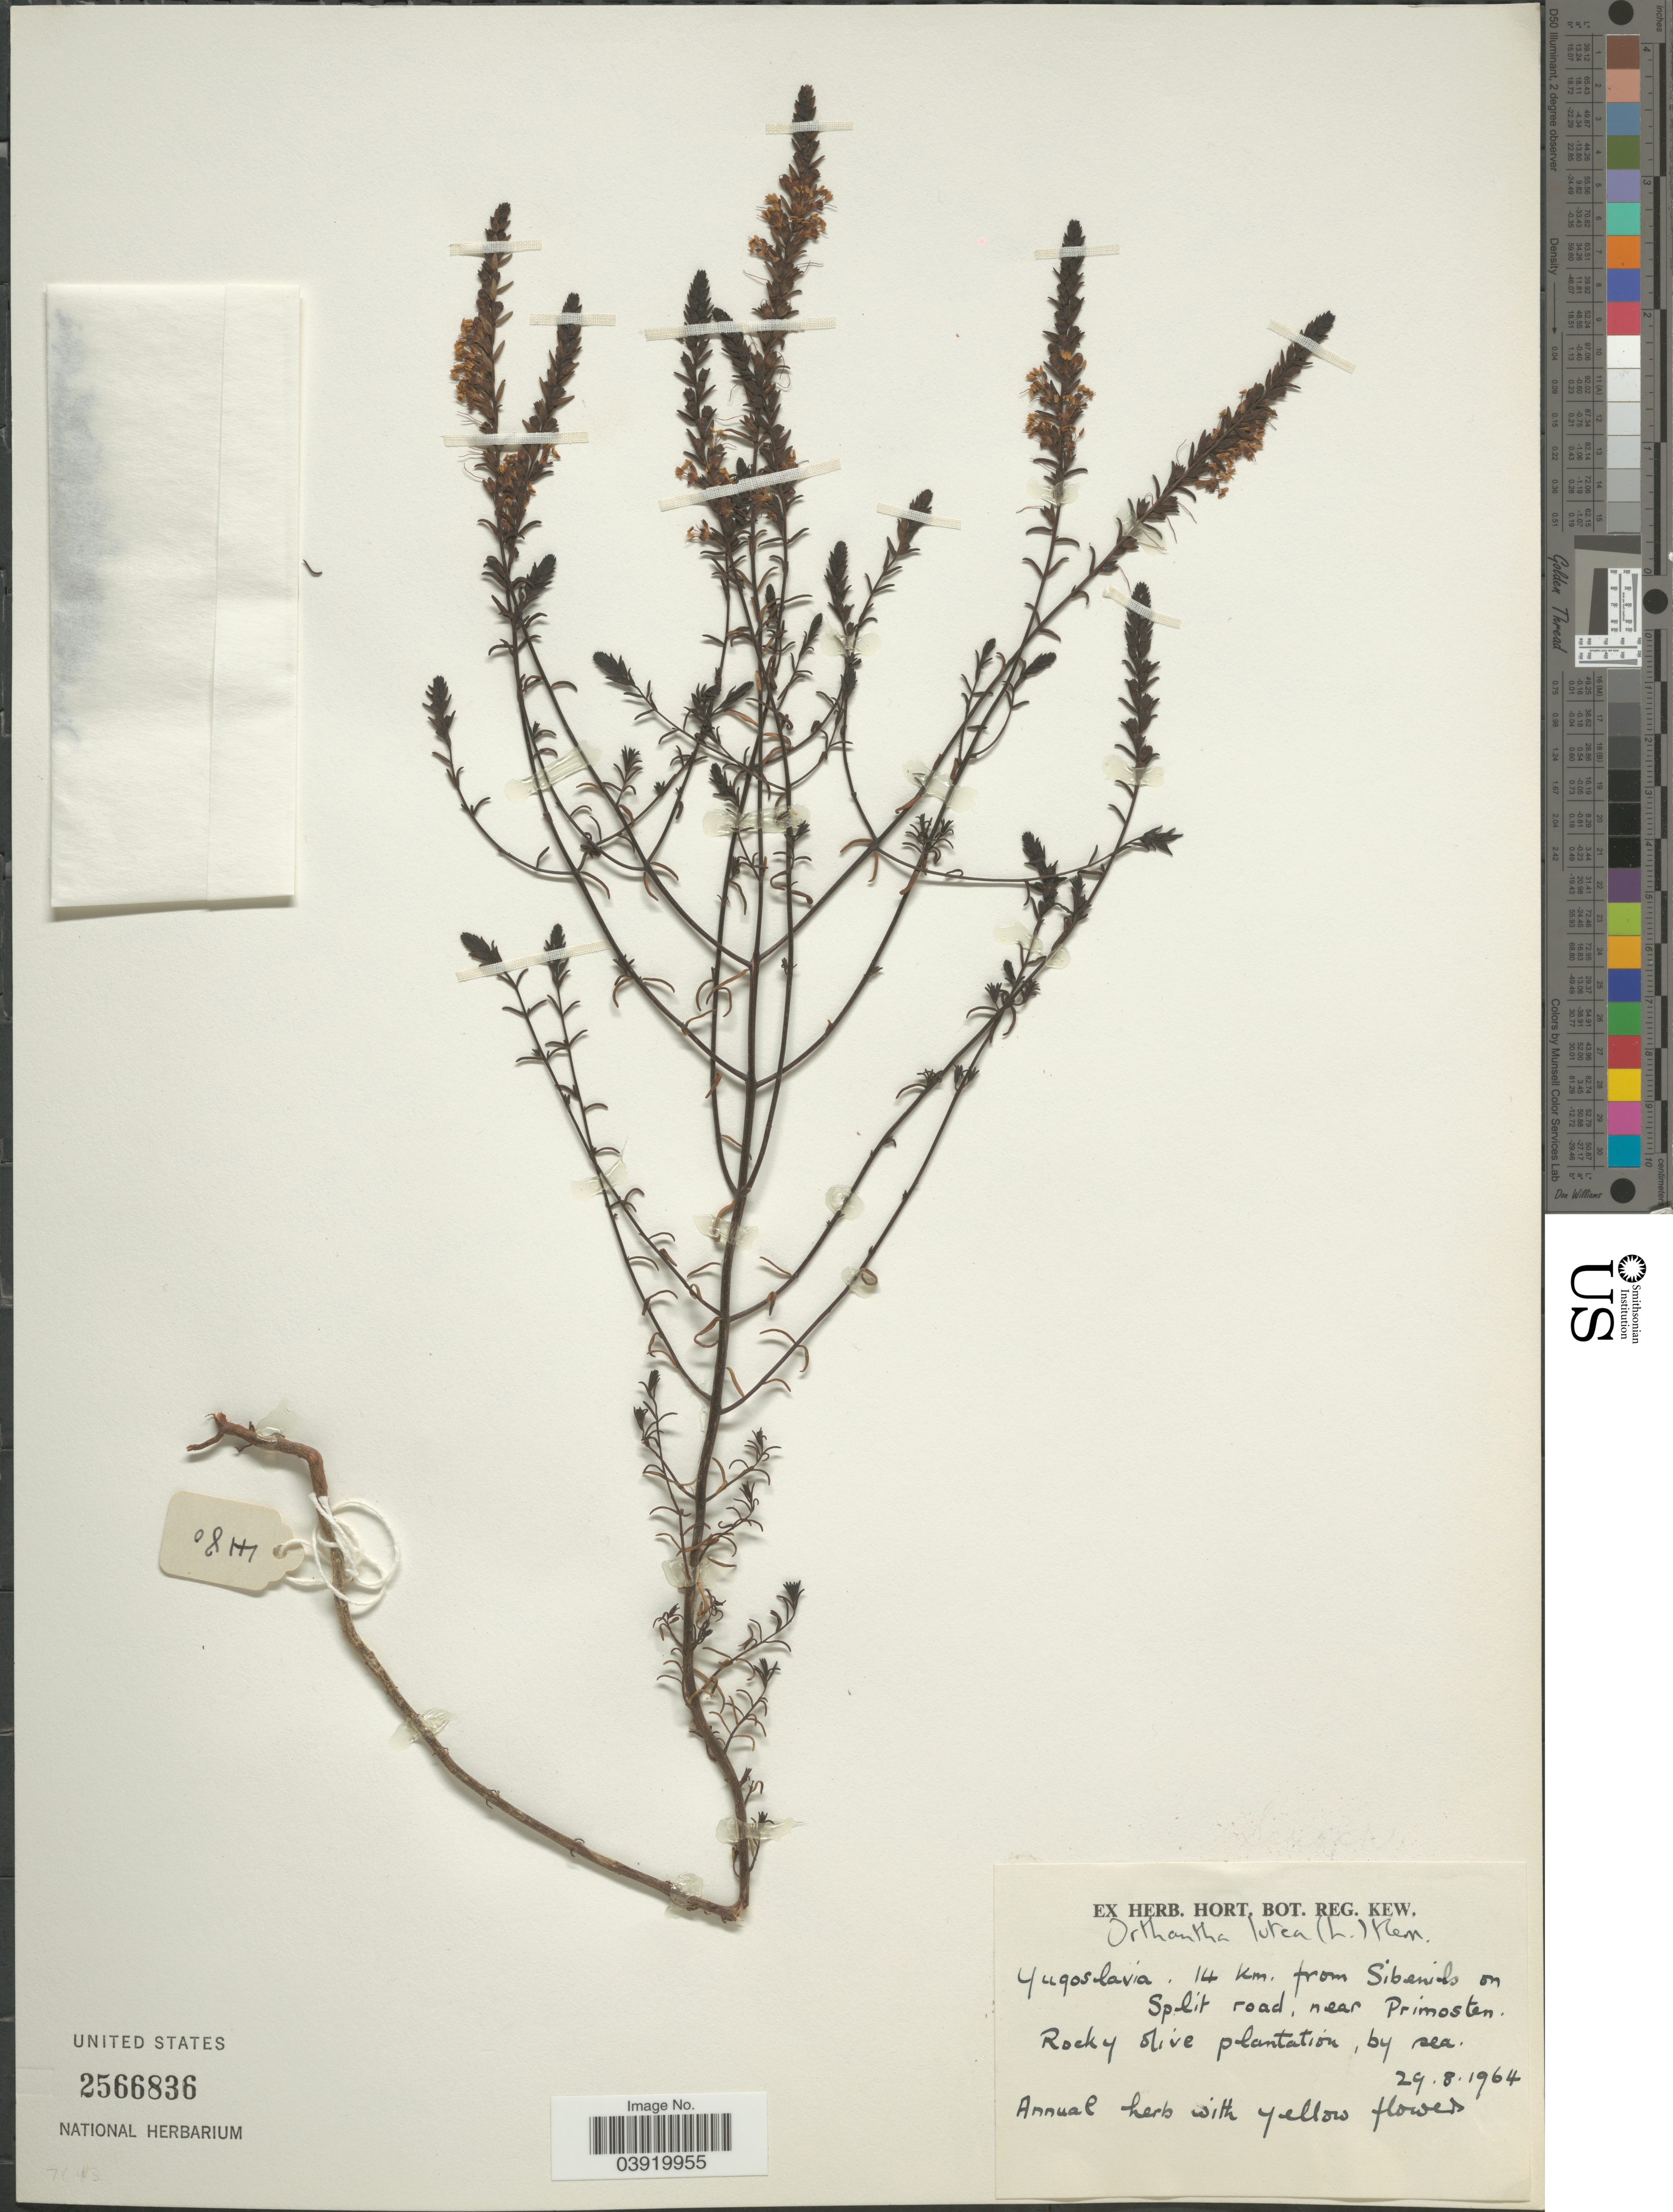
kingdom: Plantae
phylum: Tracheophyta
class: Magnoliopsida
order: Lamiales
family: Orobanchaceae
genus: Odontites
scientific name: Odontites luteus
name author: (L.) Clairv.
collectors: Ex herb. Hort. Bot. Reg. Kew.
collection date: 1964-08-29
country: Croatia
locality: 14 km. from Sibenils [interpreted] on Split Road, near Primosten.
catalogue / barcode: US 2566836